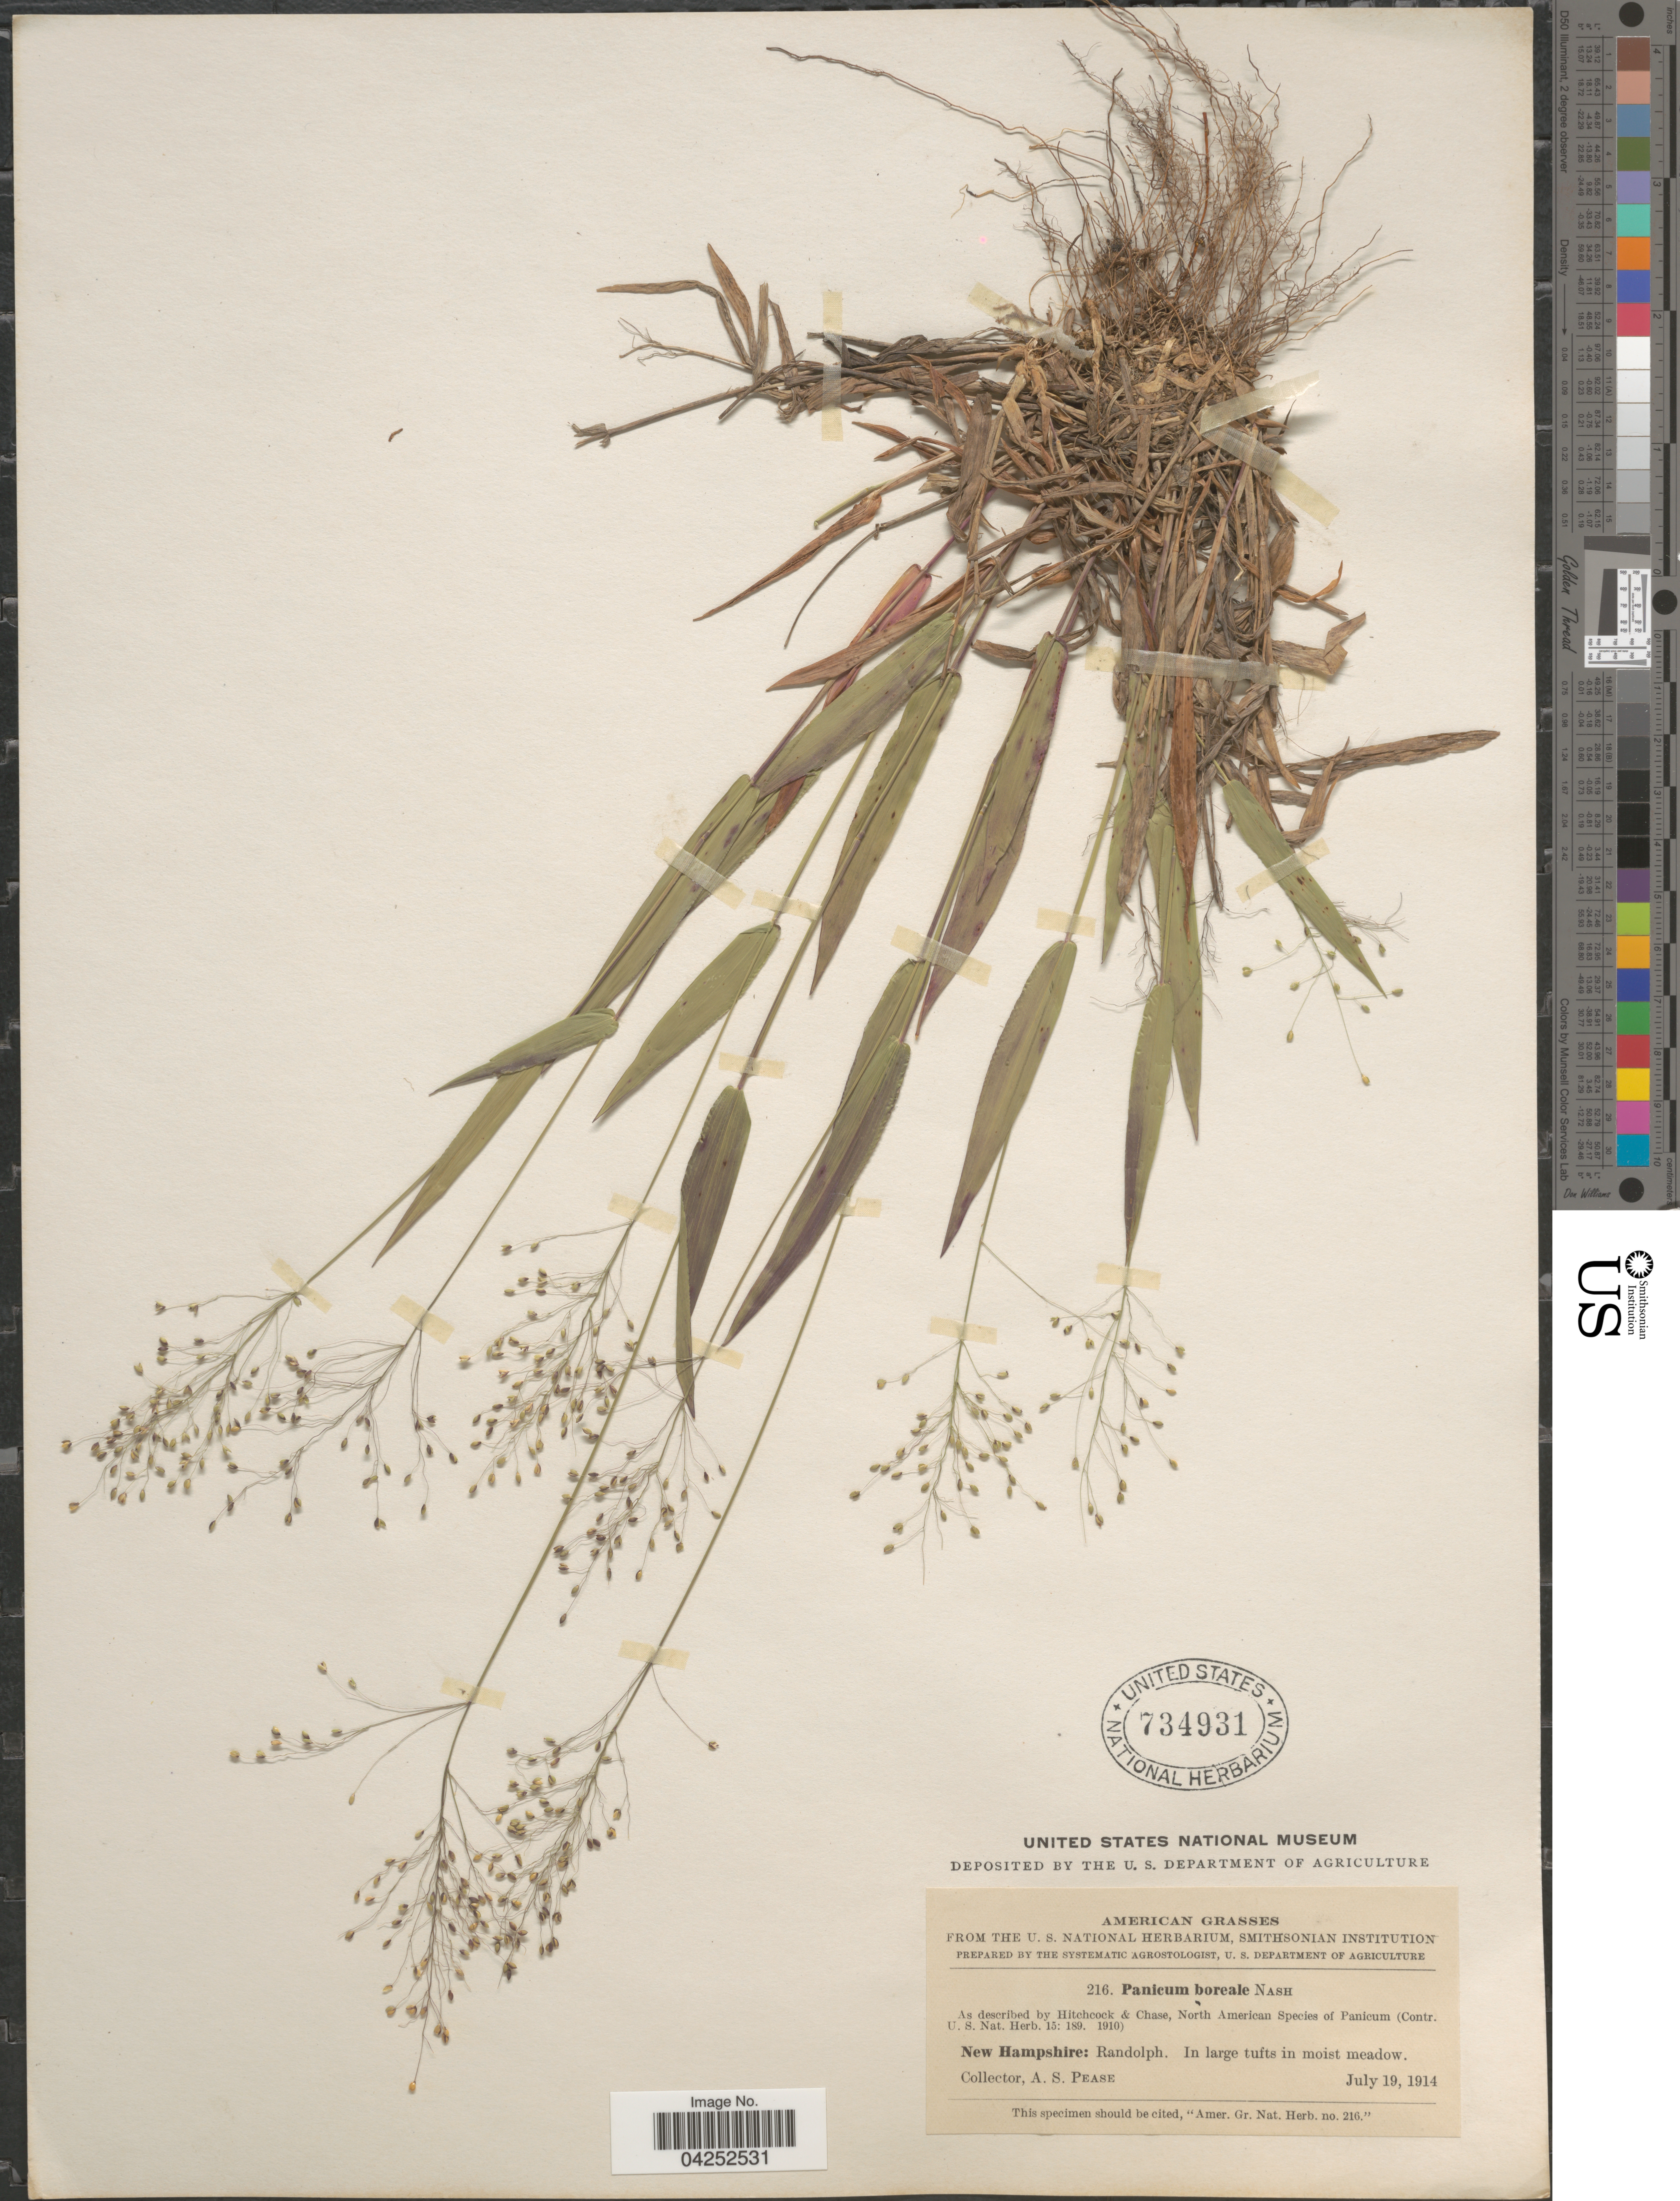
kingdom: Plantae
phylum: Tracheophyta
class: Liliopsida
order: Poales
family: Poaceae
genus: Dichanthelium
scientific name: Dichanthelium boreale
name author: (Nash) Freckmann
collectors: A. S. Pease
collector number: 216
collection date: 1914-07-19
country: United States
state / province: New Hampshire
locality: Randolph.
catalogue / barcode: US 734931